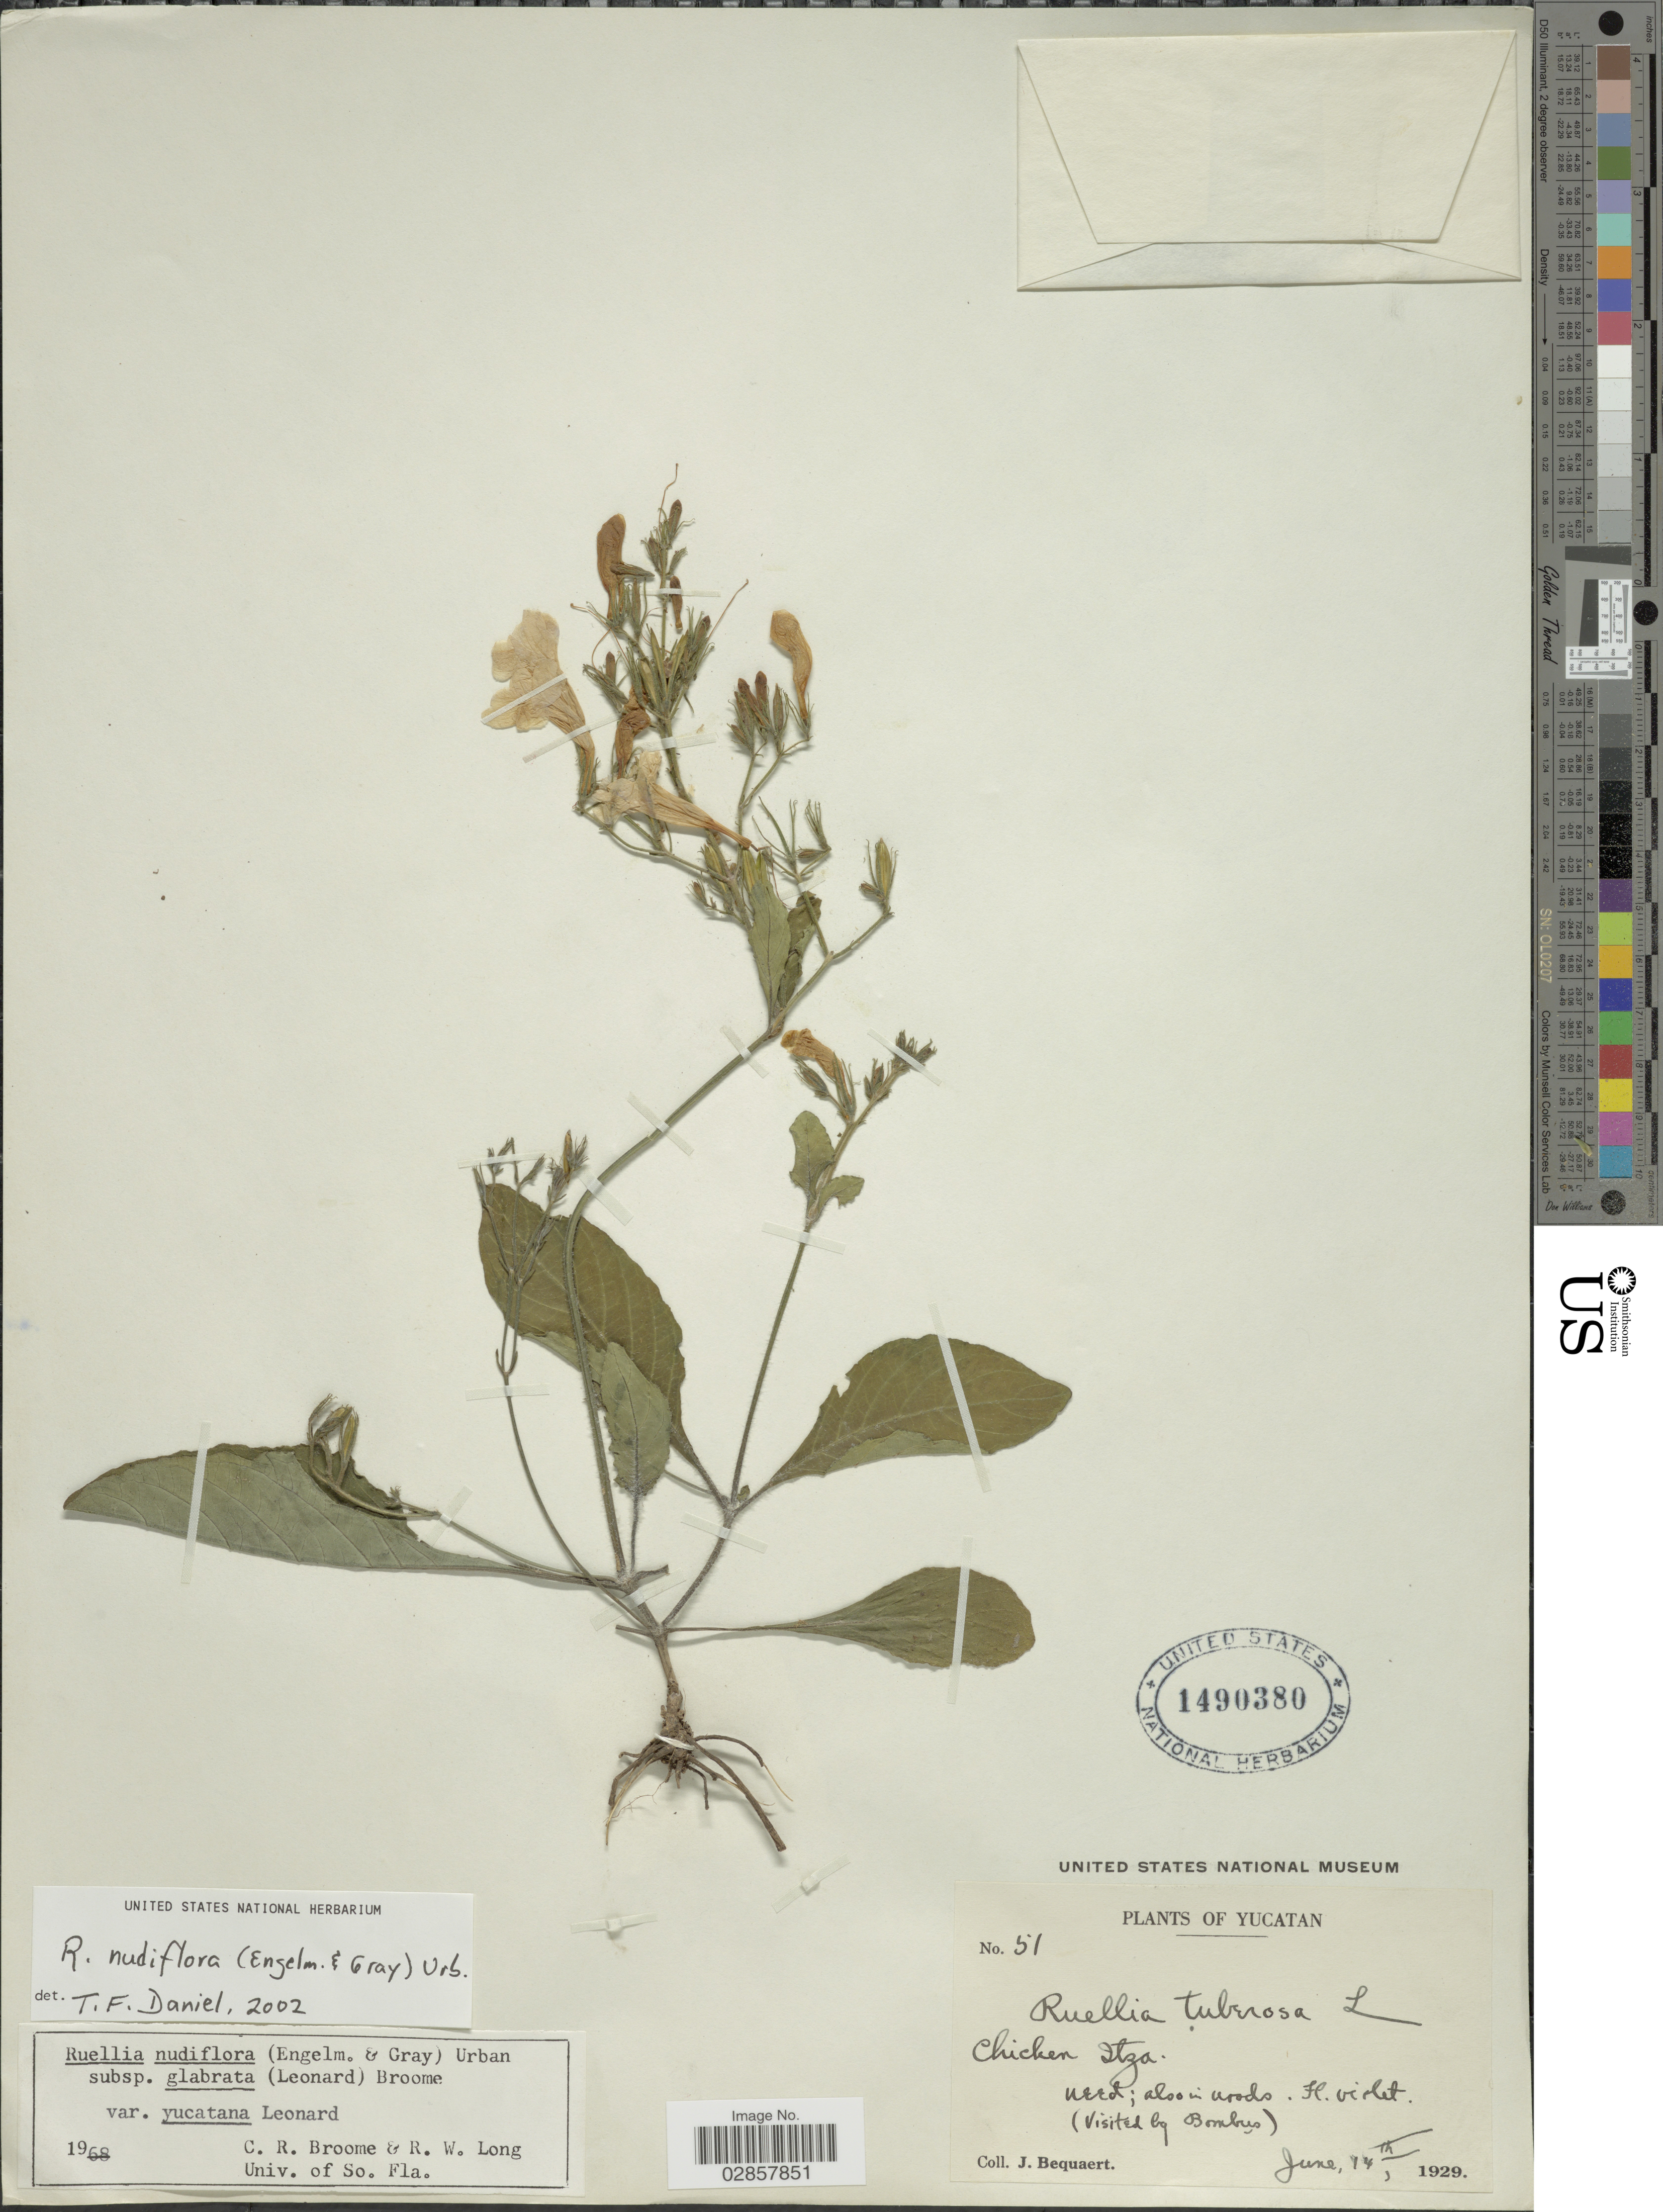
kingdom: Plantae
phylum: Tracheophyta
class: Magnoliopsida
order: Lamiales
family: Acanthaceae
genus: Ruellia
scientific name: Ruellia nudiflora var. yucatana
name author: Leonard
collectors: J. Bequaert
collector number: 51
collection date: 1929-06-14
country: Mexico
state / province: Yucatán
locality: Chichen Itza.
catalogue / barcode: US 1490380